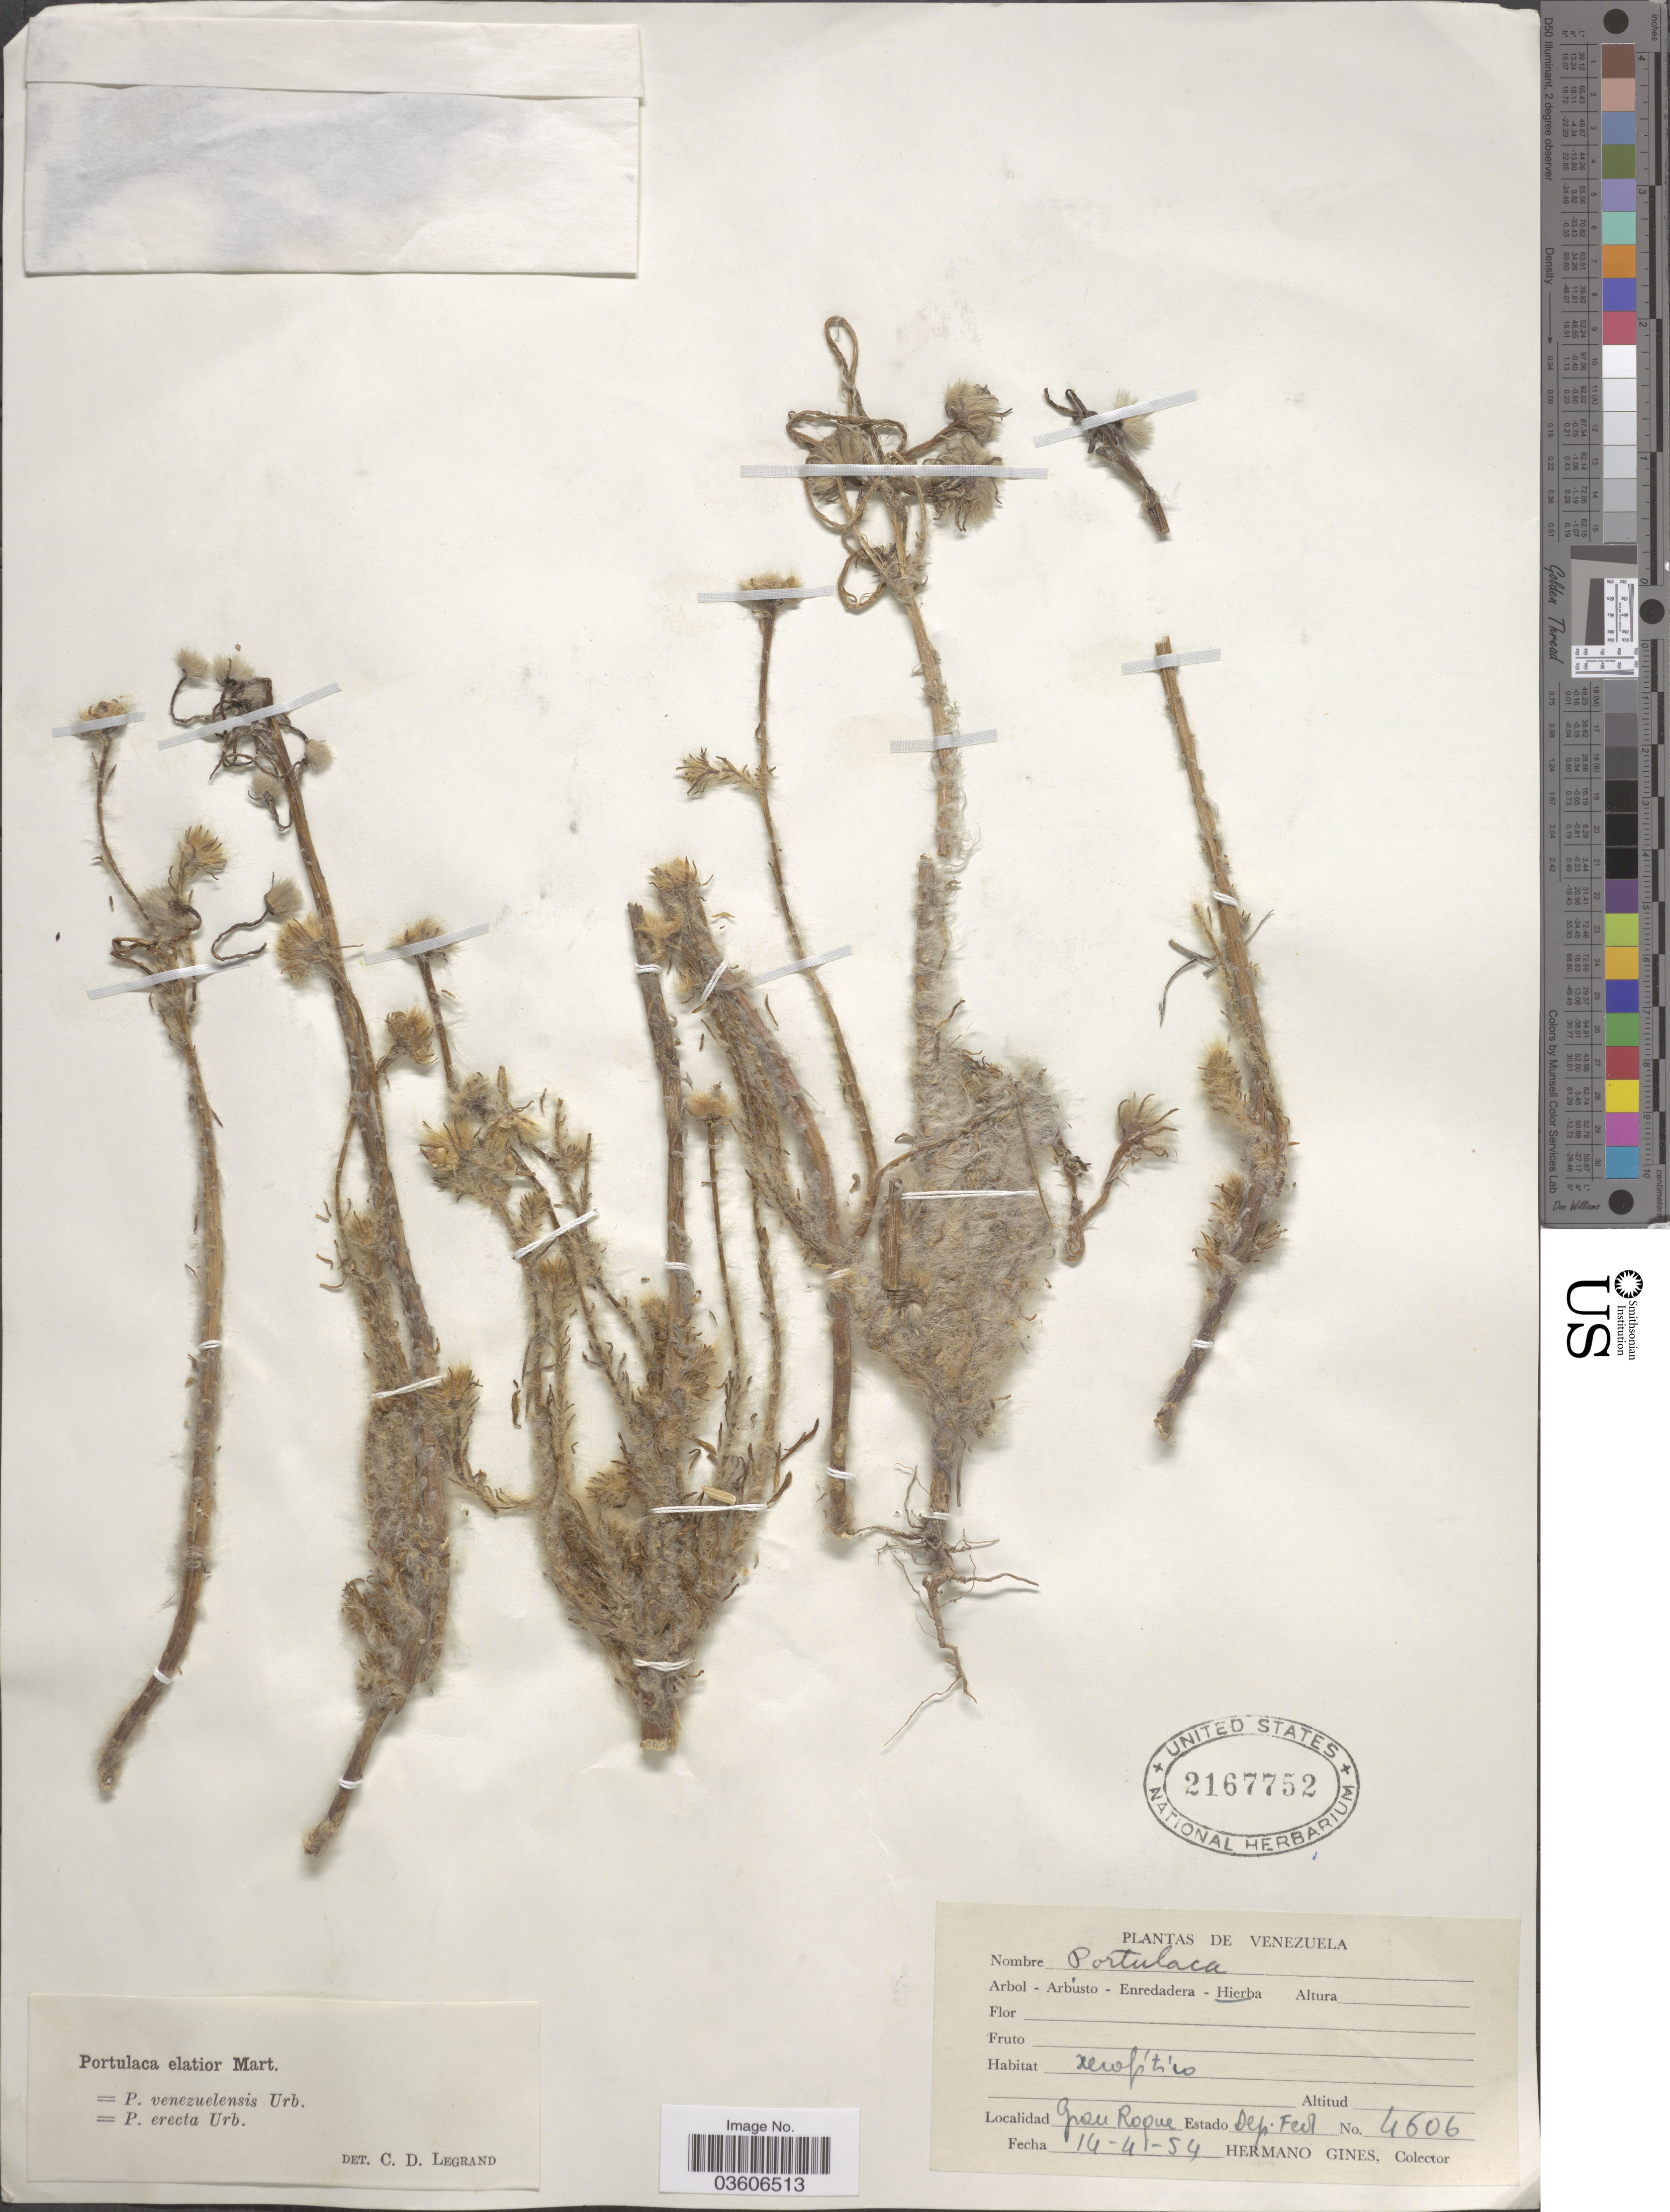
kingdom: Plantae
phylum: Tracheophyta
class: Magnoliopsida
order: Caryophyllales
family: Portulacaceae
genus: Portulaca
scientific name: Portulaca elatior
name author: Mart. ex Rohrb.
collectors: Bro. Gines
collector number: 4606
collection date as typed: Transcribed d/m/y: 14/4/54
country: Venezuela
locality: Gran Roque. Estado Dep. Fed.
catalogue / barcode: US 2167752